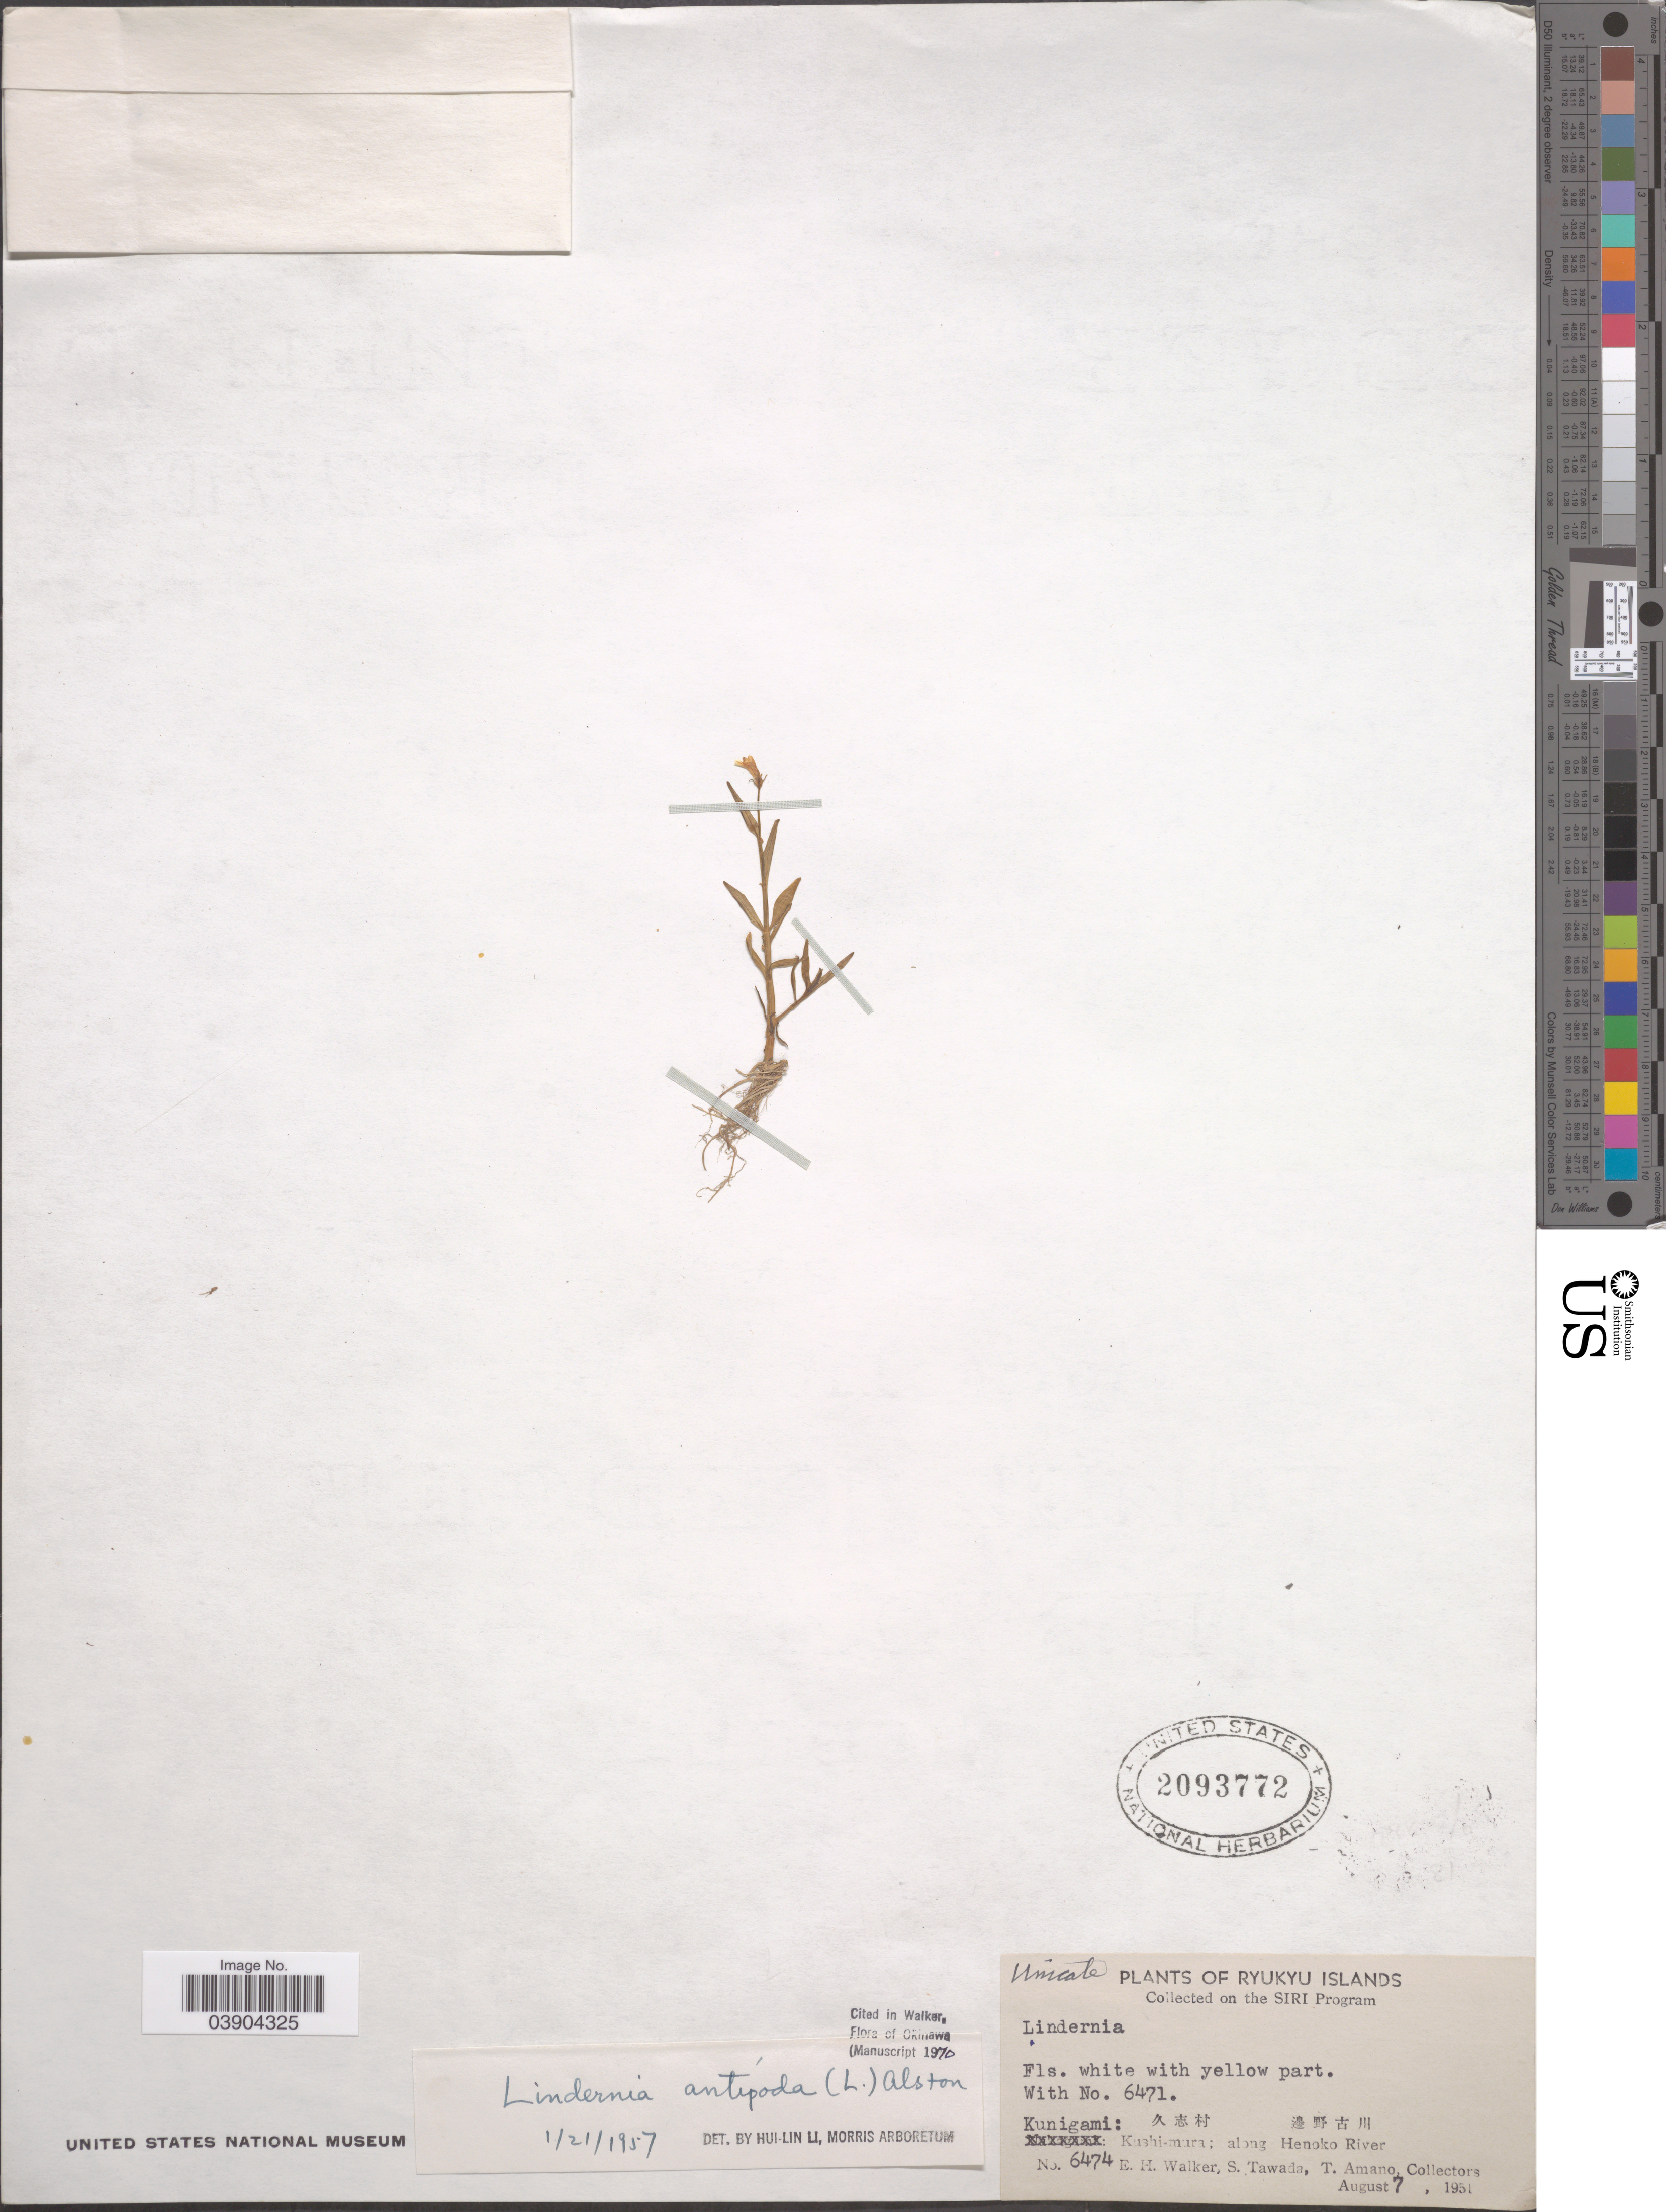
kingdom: Plantae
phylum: Tracheophyta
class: Magnoliopsida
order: Lamiales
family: Linderniaceae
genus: Lindernia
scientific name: Lindernia antipoda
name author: (L.) Alston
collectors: E. H. Walker, S. Tawada & T. Amano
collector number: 6474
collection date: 1951-08-07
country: Japan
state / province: Okinawa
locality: Ryukyu Islands. Kunigami: X. Kushi-mura; along Henoko River.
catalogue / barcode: US 2093772